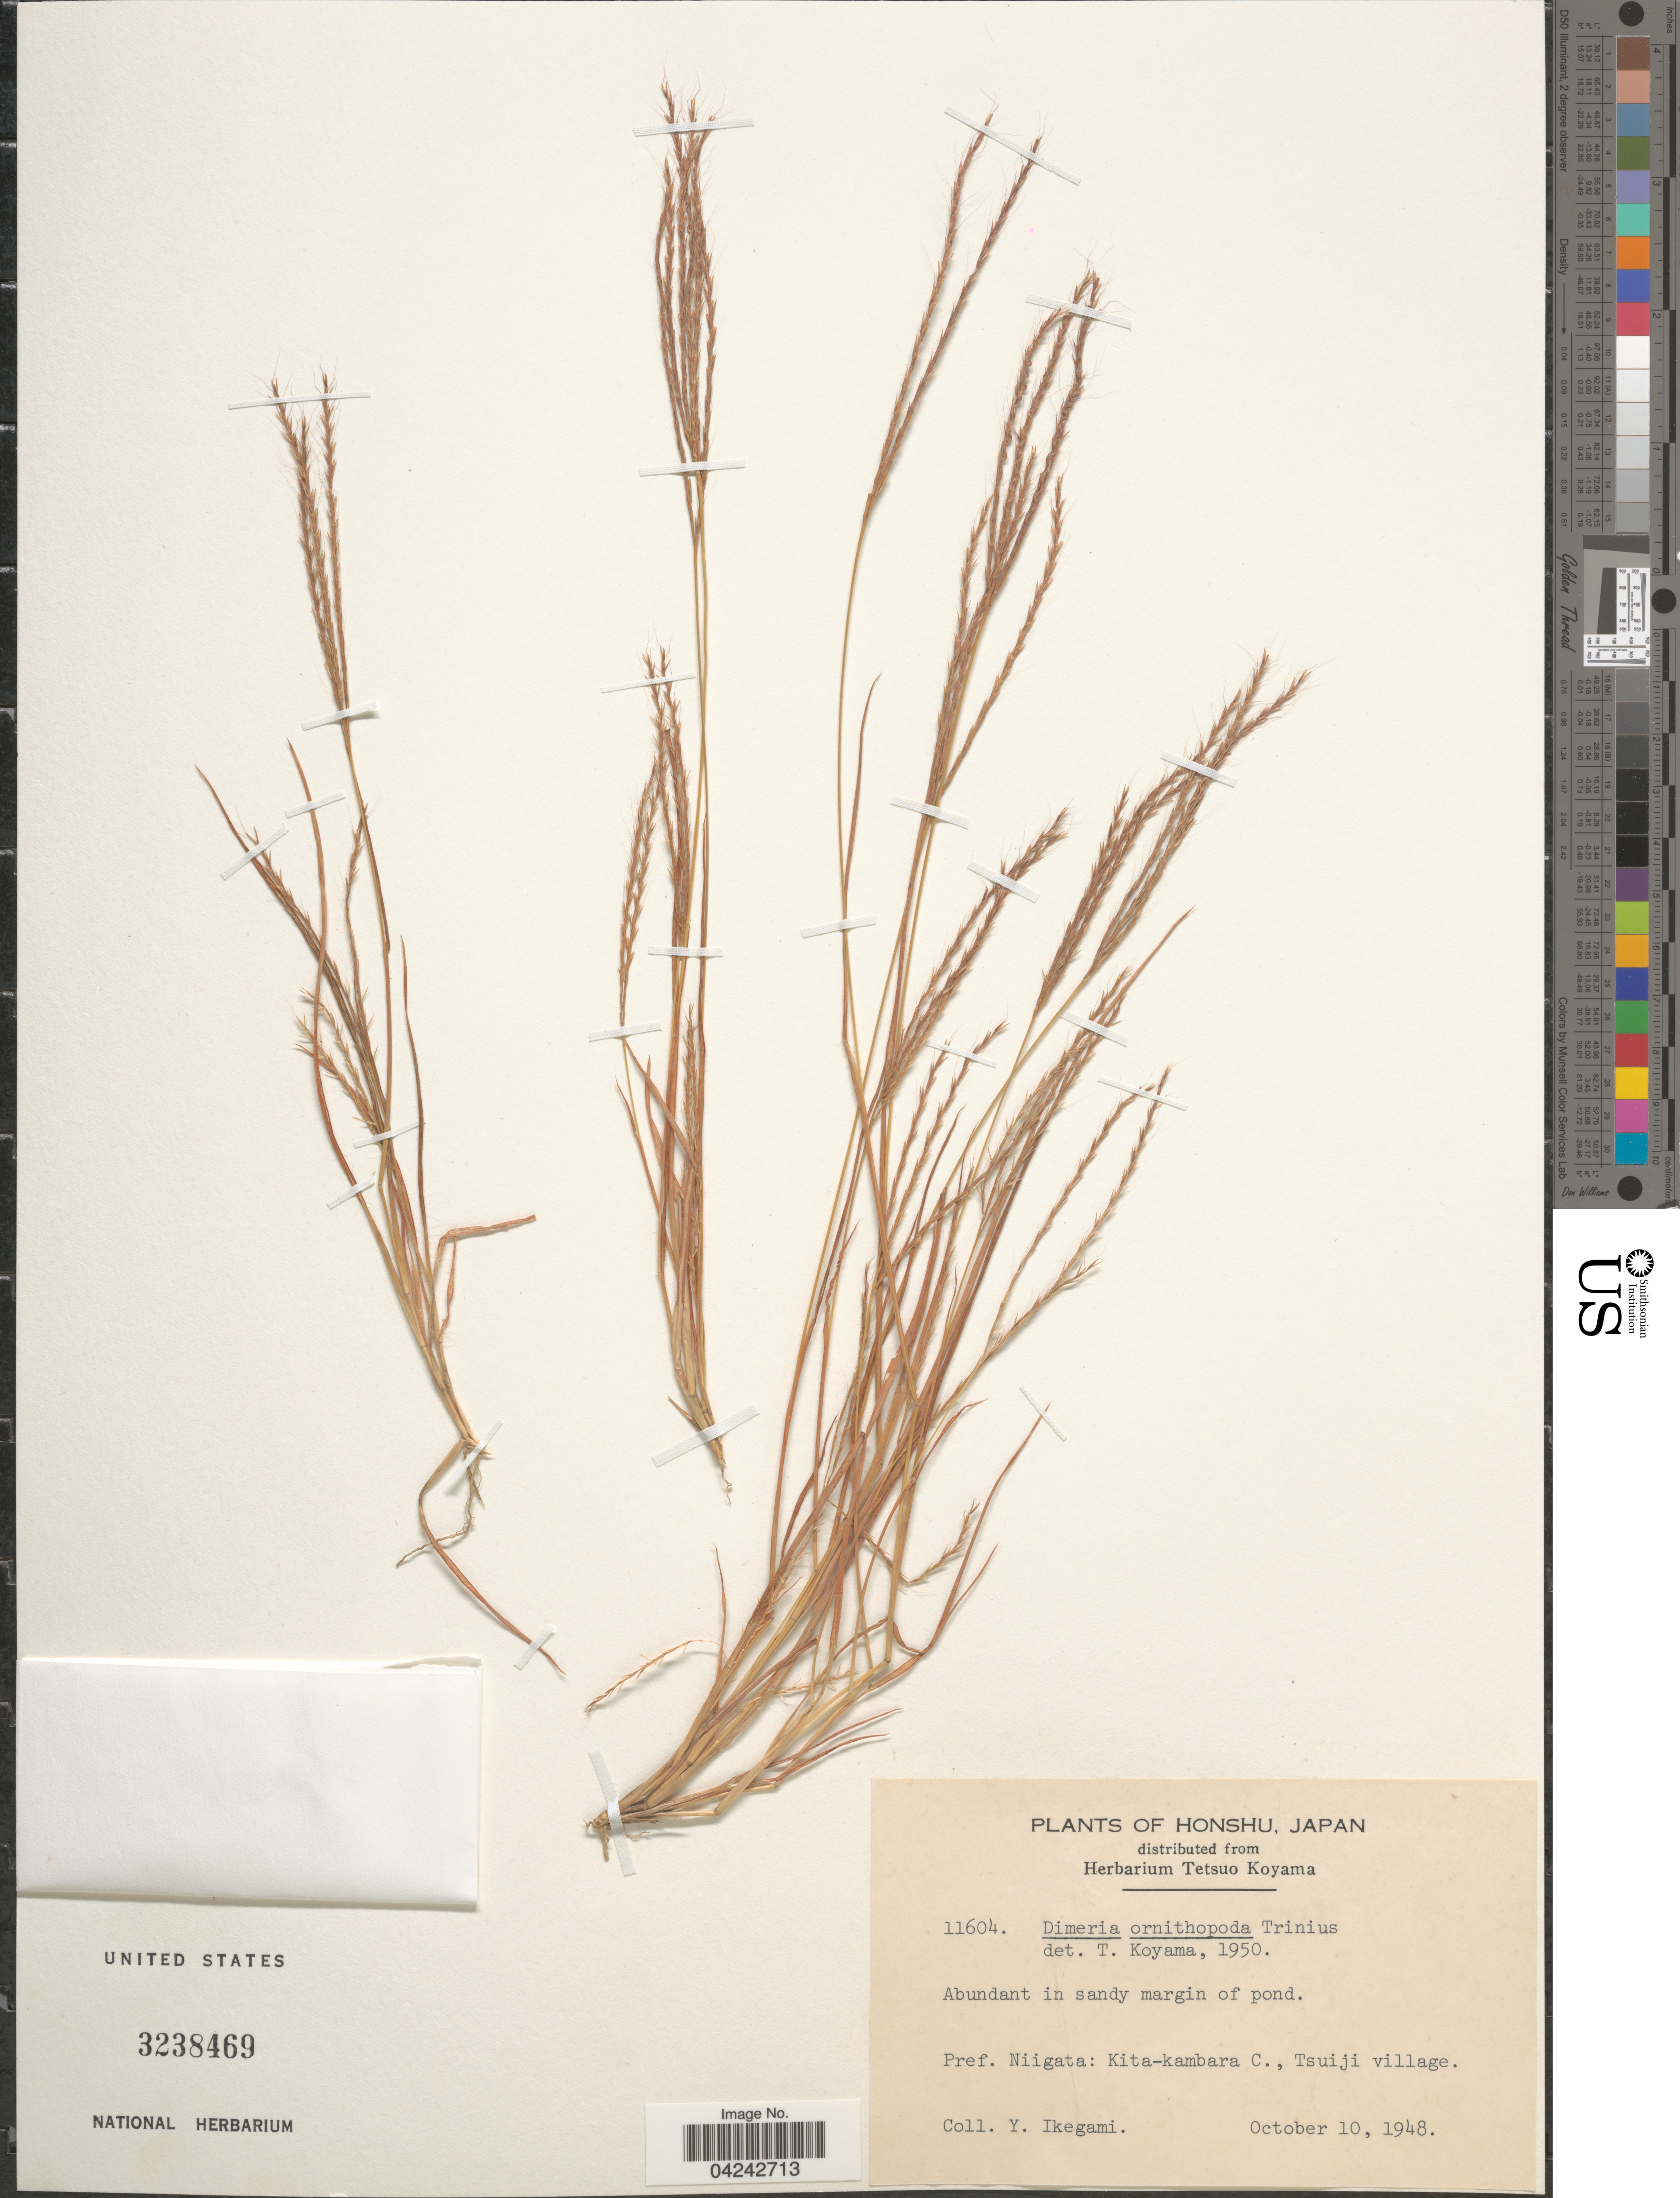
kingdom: Plantae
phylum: Tracheophyta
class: Liliopsida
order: Poales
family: Poaceae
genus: Dimeria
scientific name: Dimeria ornithopoda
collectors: Y. Ikegami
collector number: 11604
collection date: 1948-10-10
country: Japan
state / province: Niigata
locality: Honshu. Pref. Niigata: Kita-kambara C., Tsuiji village.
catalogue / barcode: US 3238469